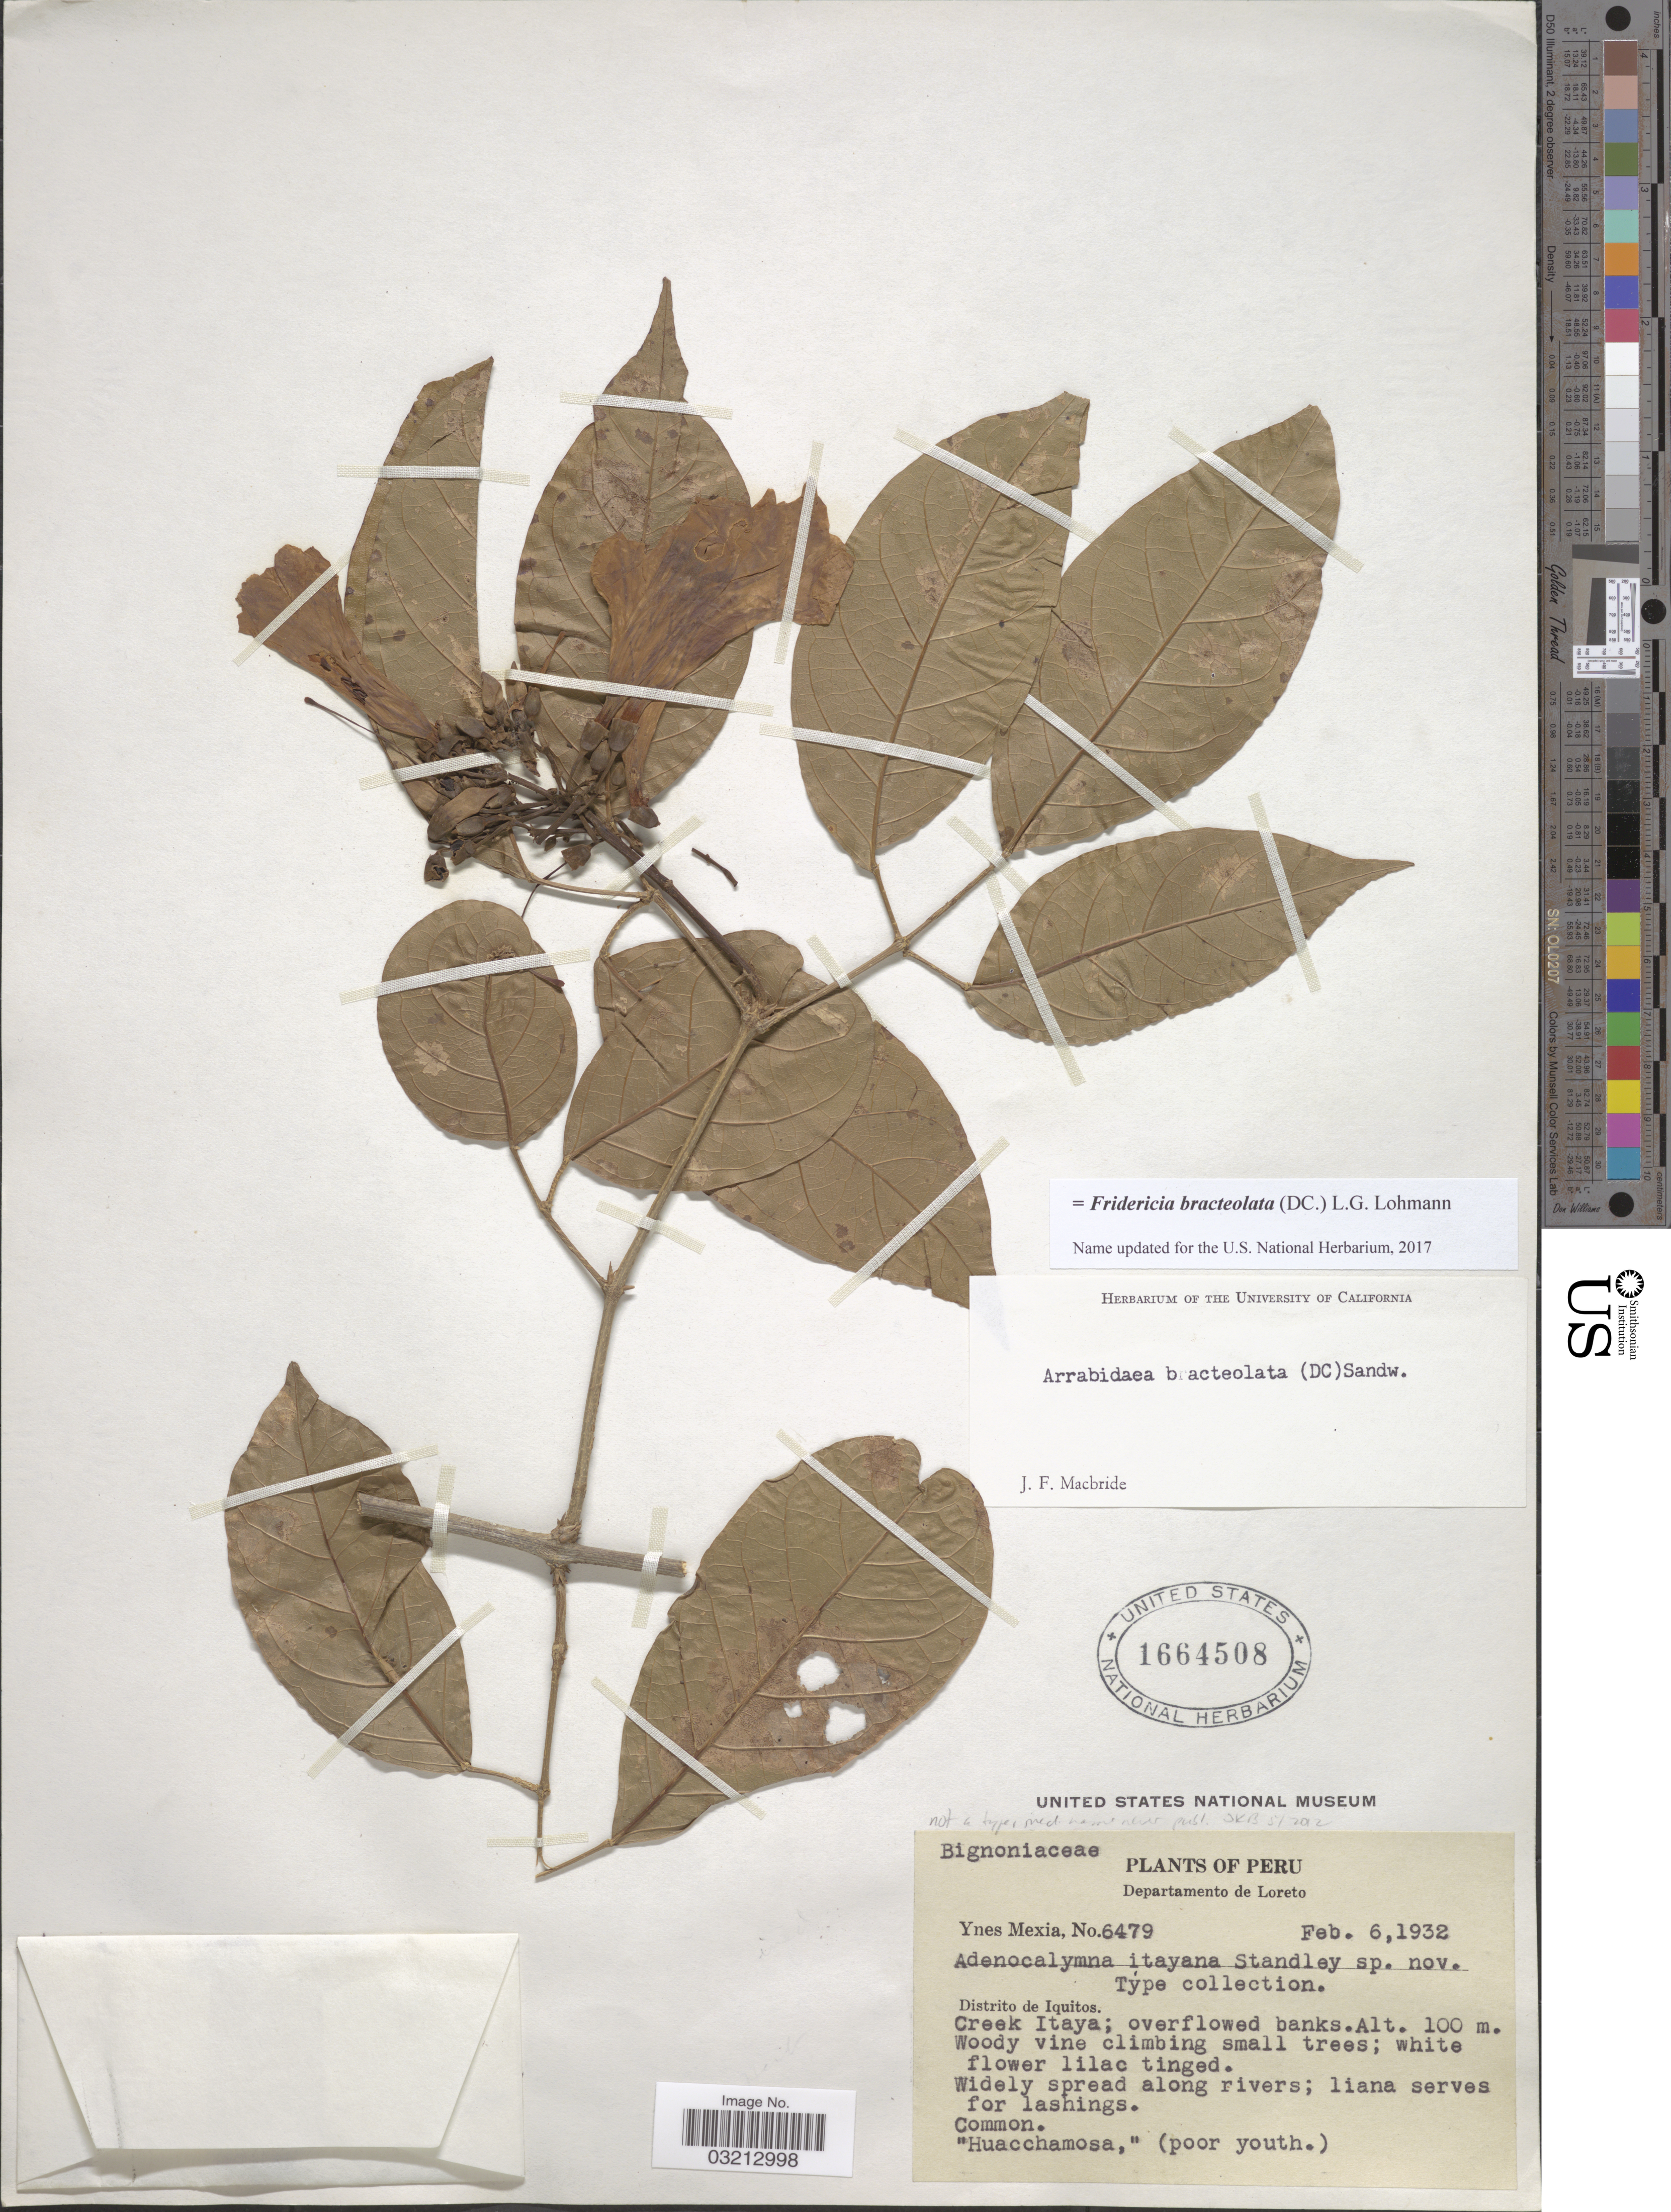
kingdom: Plantae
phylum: Tracheophyta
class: Magnoliopsida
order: Lamiales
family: Bignoniaceae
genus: Fridericia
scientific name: Fridericia bracteolata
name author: (DC.) L.G. Lohmann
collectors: Y. Mexia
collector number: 6479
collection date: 1932-02-06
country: Peru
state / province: Loreto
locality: Departamento de Loreto. Distrito de Iquitos. Creek Itaya.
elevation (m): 100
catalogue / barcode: US 1664508